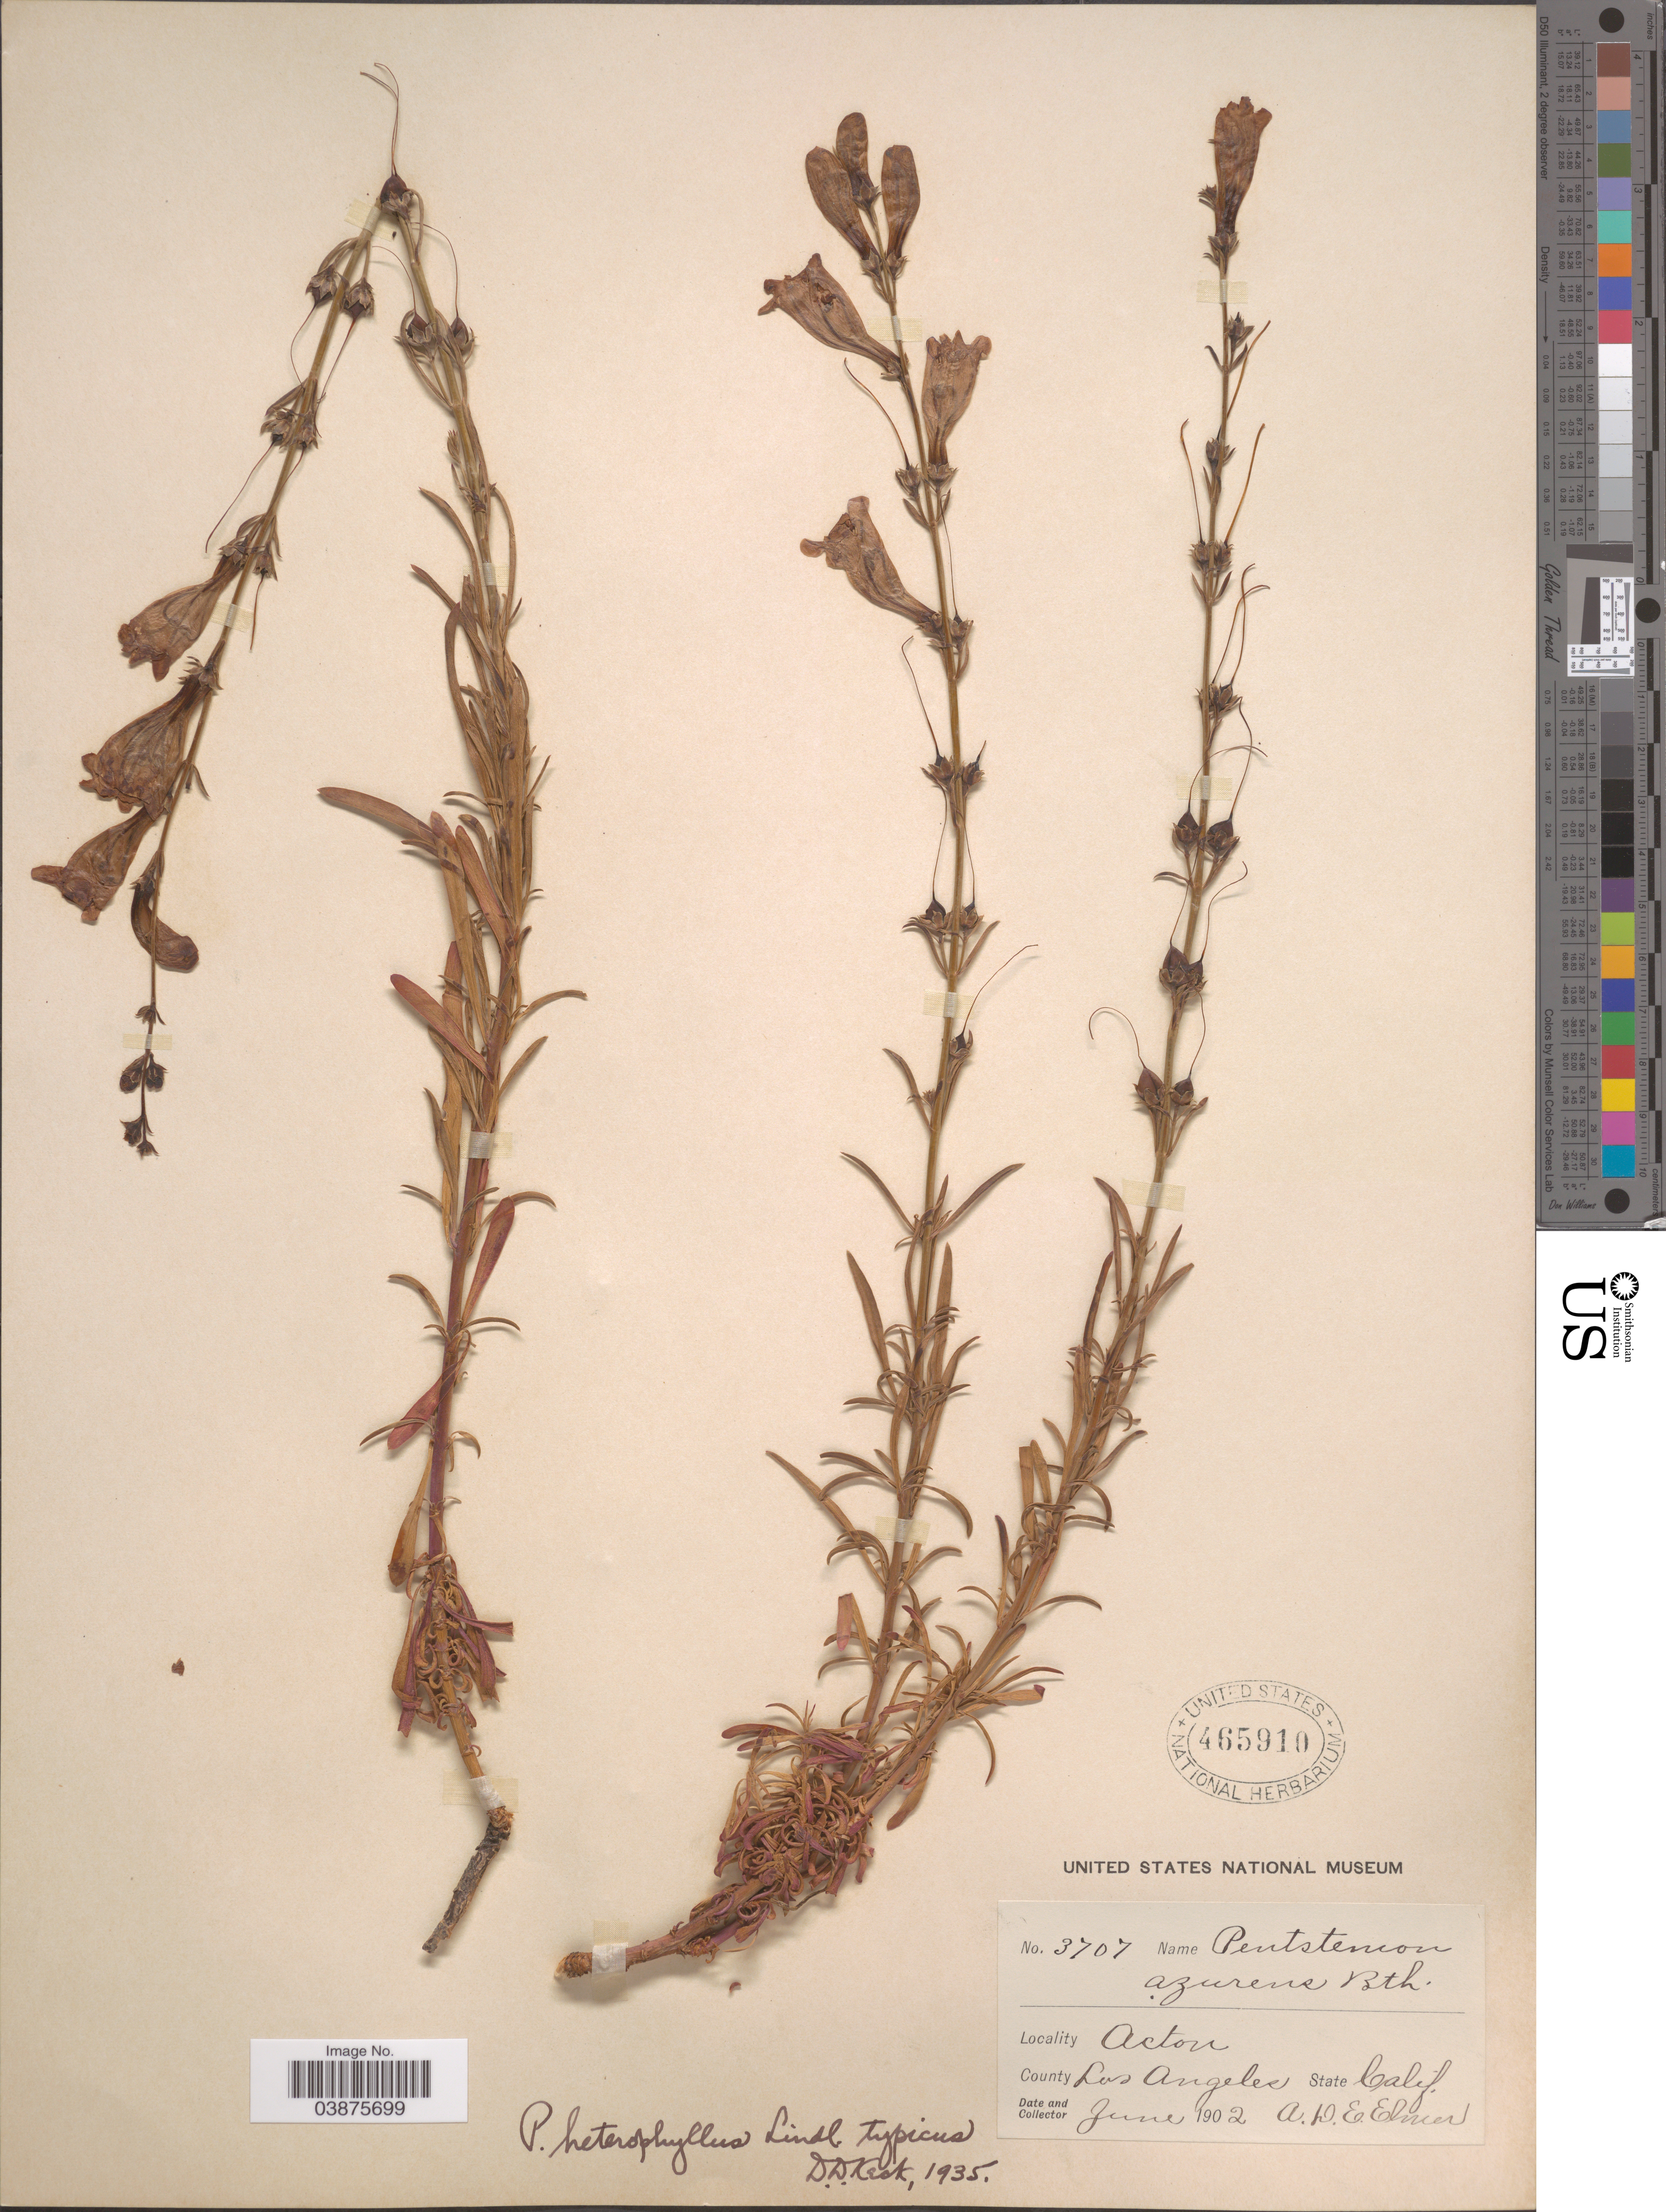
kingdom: Plantae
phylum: Tracheophyta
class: Magnoliopsida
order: Lamiales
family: Plantaginaceae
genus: Penstemon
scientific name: Penstemon heterophyllus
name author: Lindl.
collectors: A. D. E. Elmer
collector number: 3707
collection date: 1902-06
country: United States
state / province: California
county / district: Los Angeles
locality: Acton. County Los Angeles.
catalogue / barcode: US 465910